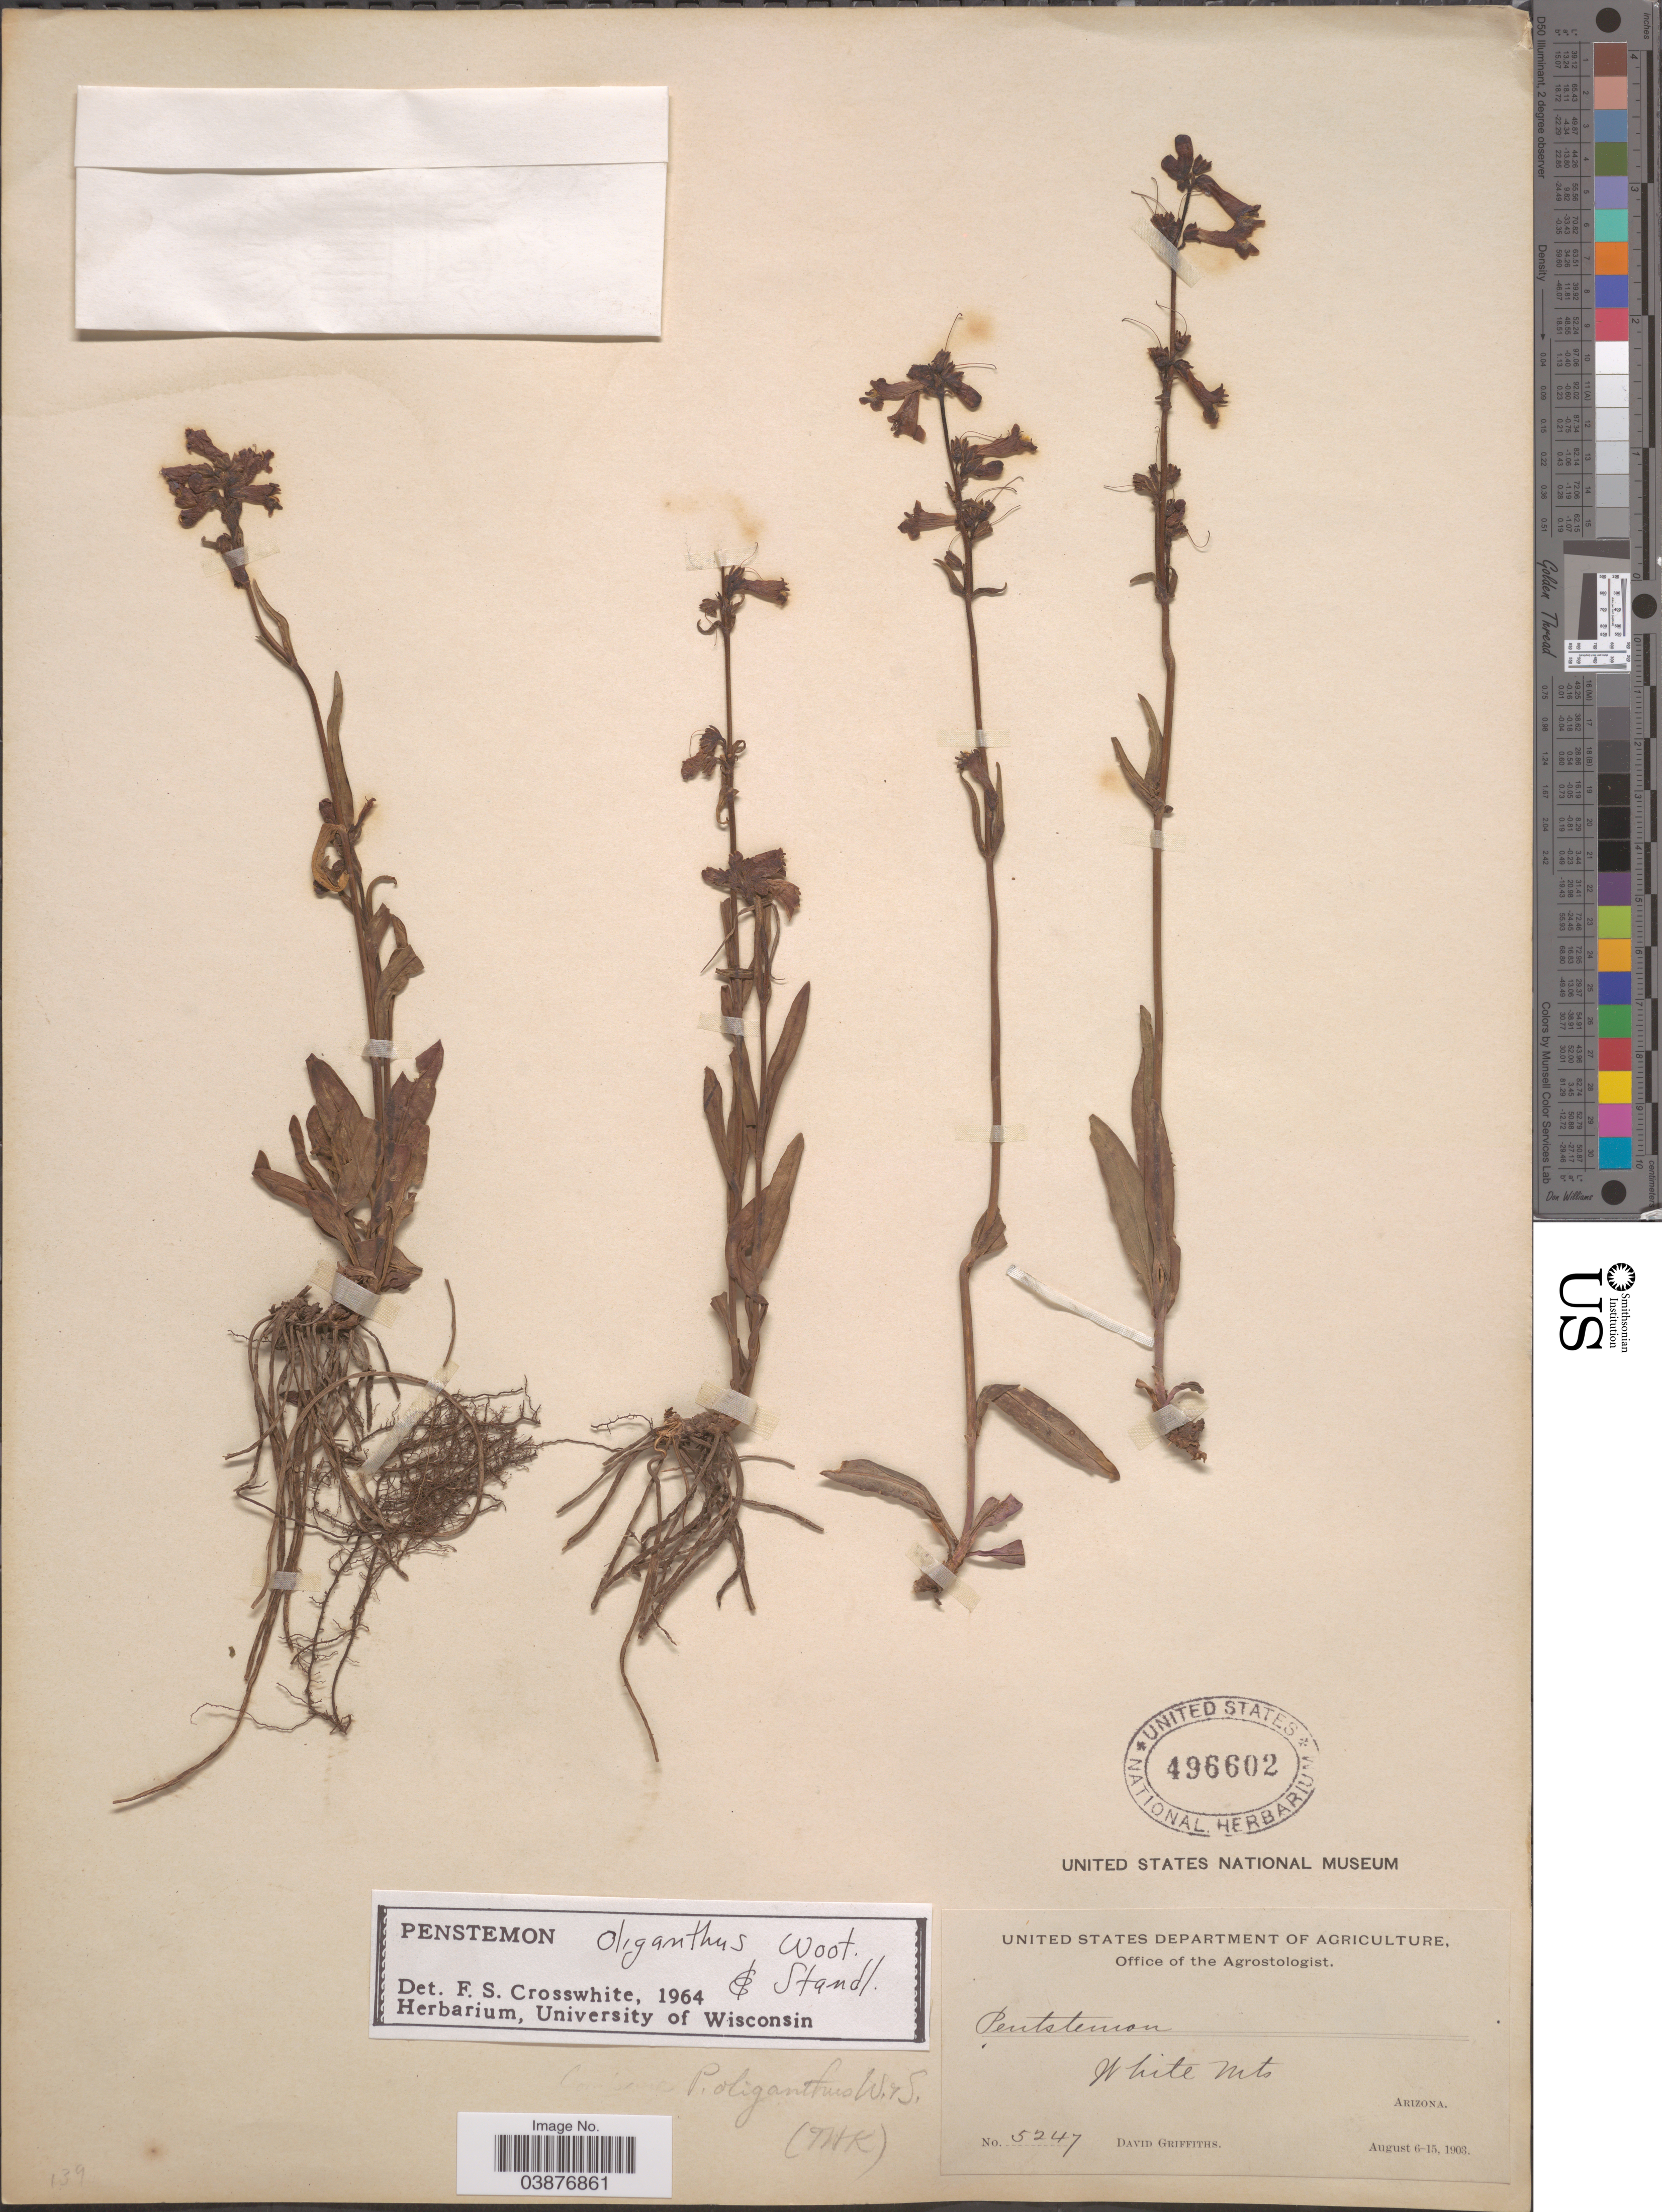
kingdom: Plantae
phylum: Tracheophyta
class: Magnoliopsida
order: Lamiales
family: Plantaginaceae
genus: Penstemon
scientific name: Penstemon oliganthus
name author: Wooton & Standl.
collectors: D. Griffiths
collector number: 5247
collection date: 1903-08-06/1903-08-15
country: United States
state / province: Arizona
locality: White Mts.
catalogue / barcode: US 496602